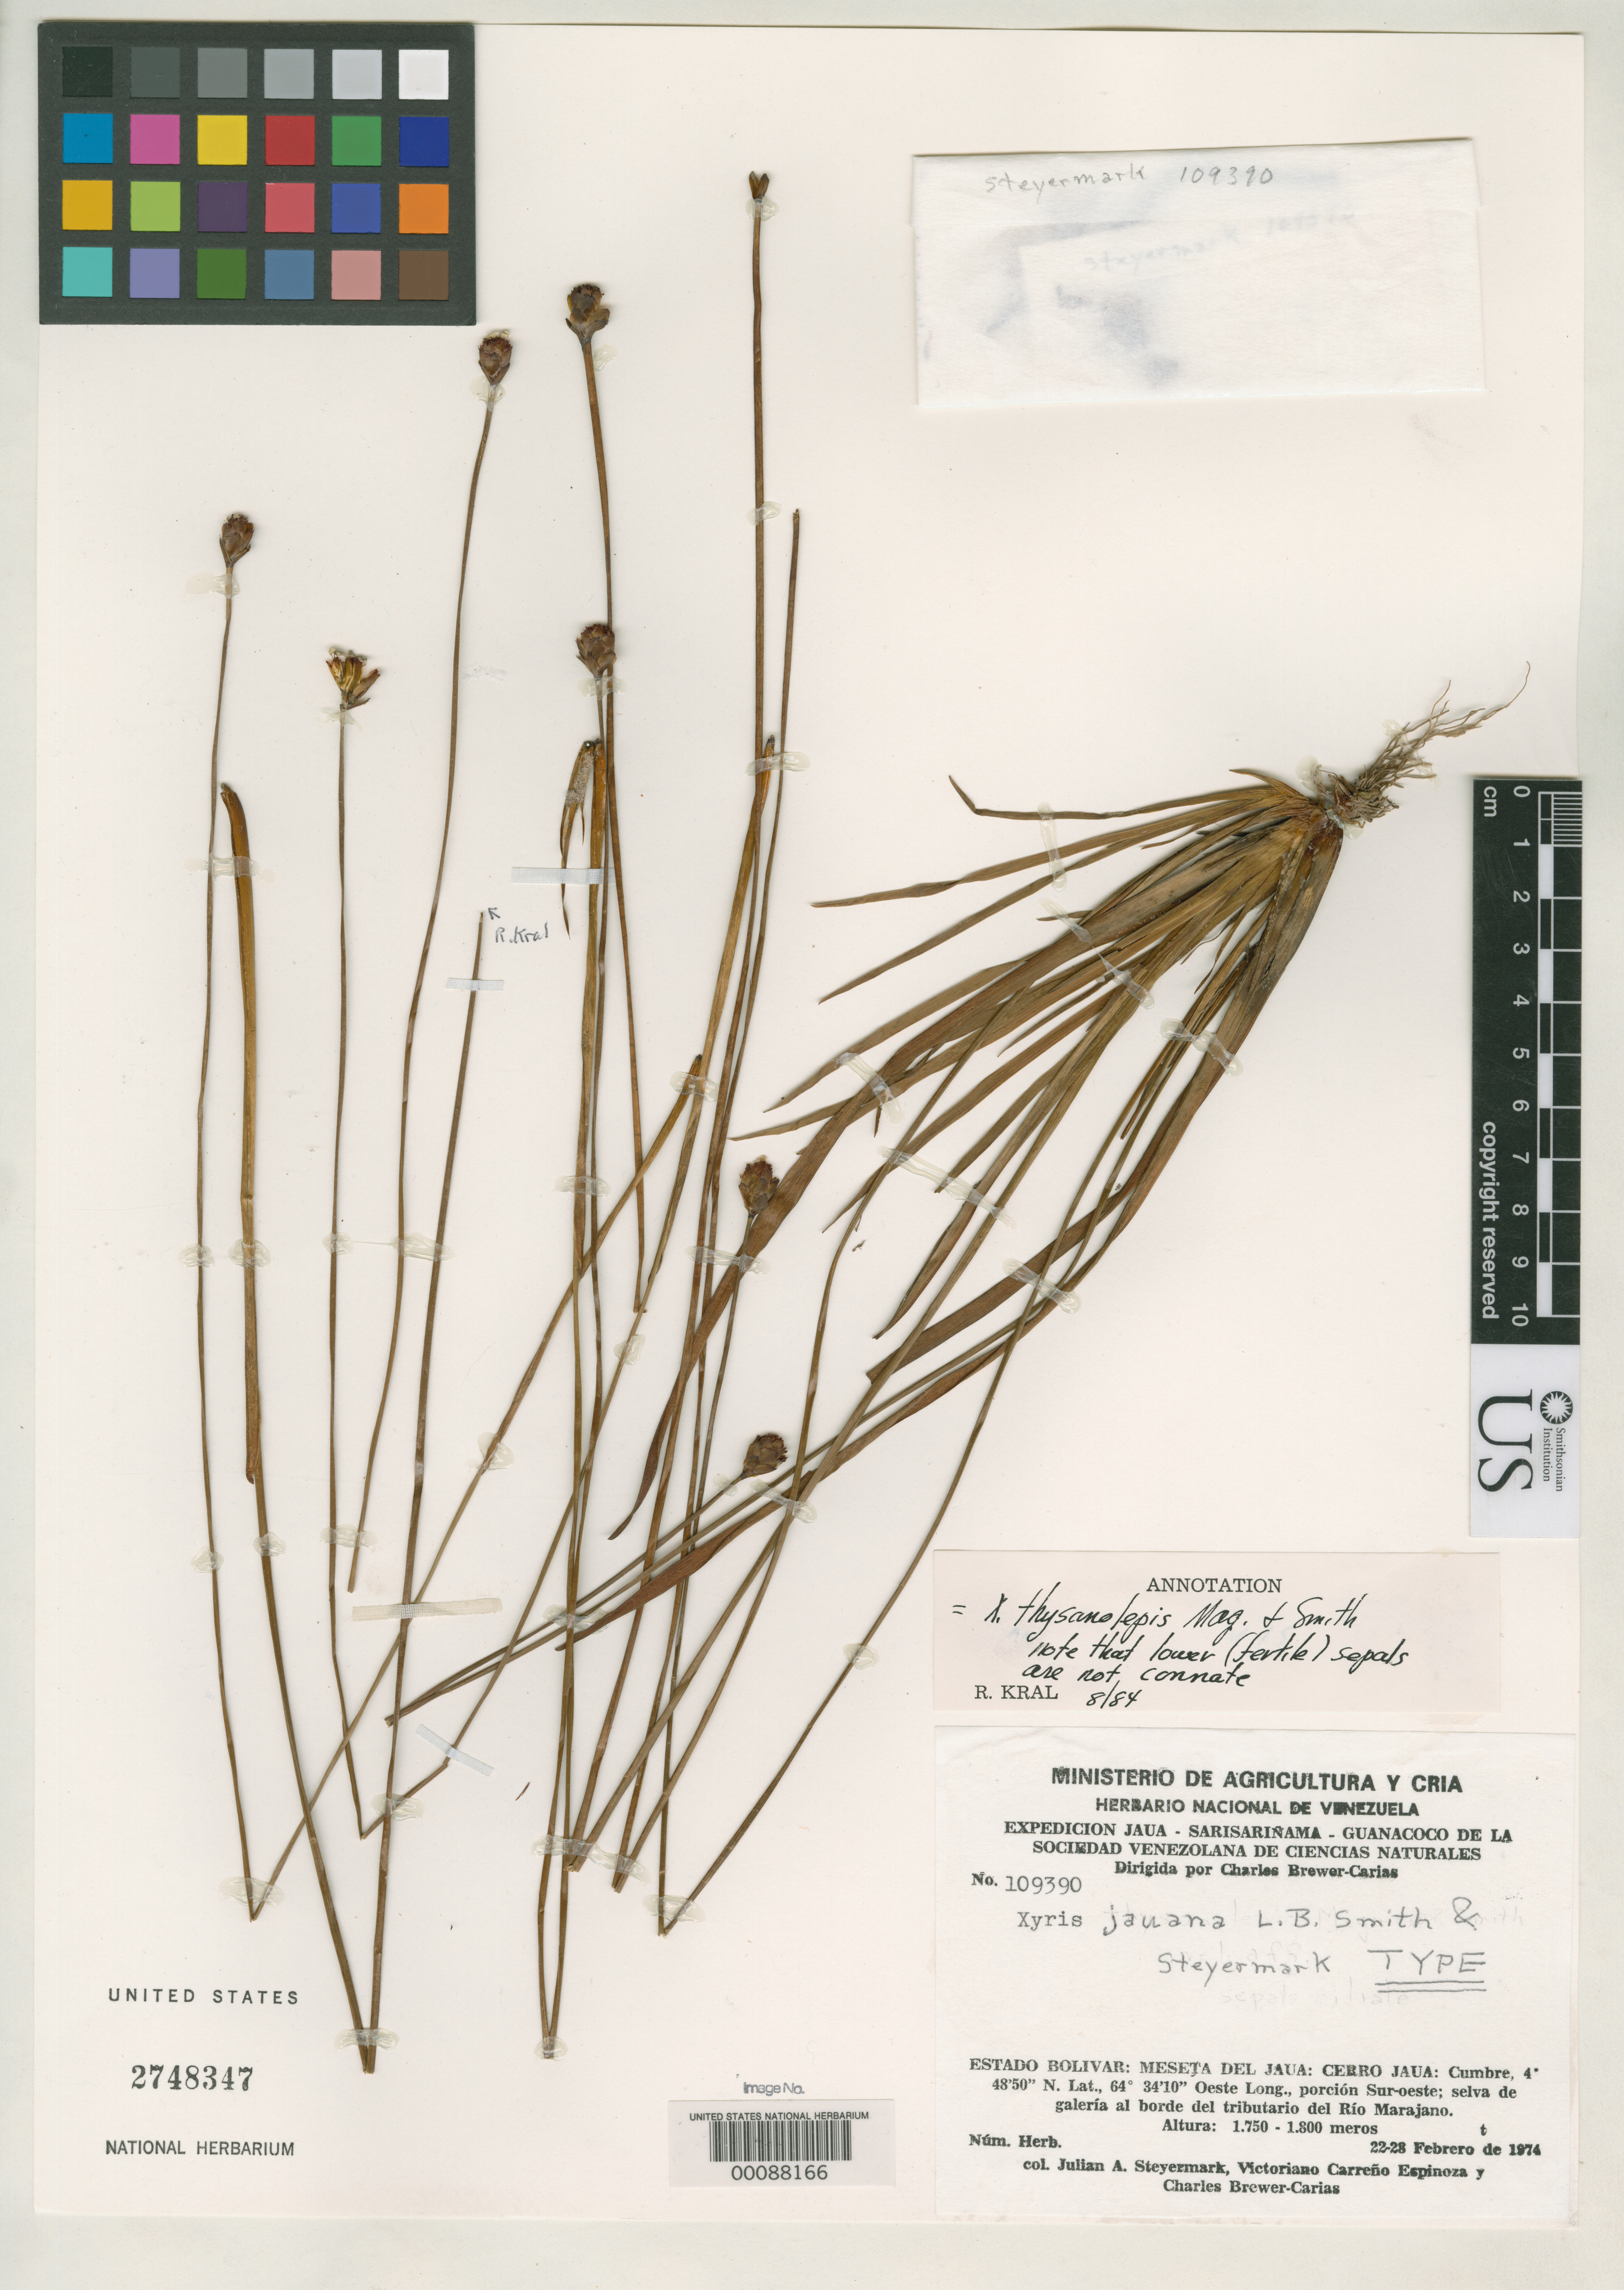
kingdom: Plantae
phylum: Tracheophyta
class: Liliopsida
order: Poales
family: Xyridaceae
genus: Xyris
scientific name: Xyris jauana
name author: L.B. Sm. & Steyerm. in Steyerm. & Brewer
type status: Holotype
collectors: J. Steyermark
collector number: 109390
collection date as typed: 22 Feb 1974 to 28 Feb 1974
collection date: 1974-02-22/1974-02-28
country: Venezuela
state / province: Bolivar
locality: Meseta del Jaua, Cerro Jaua.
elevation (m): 1750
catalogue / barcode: US 2748347